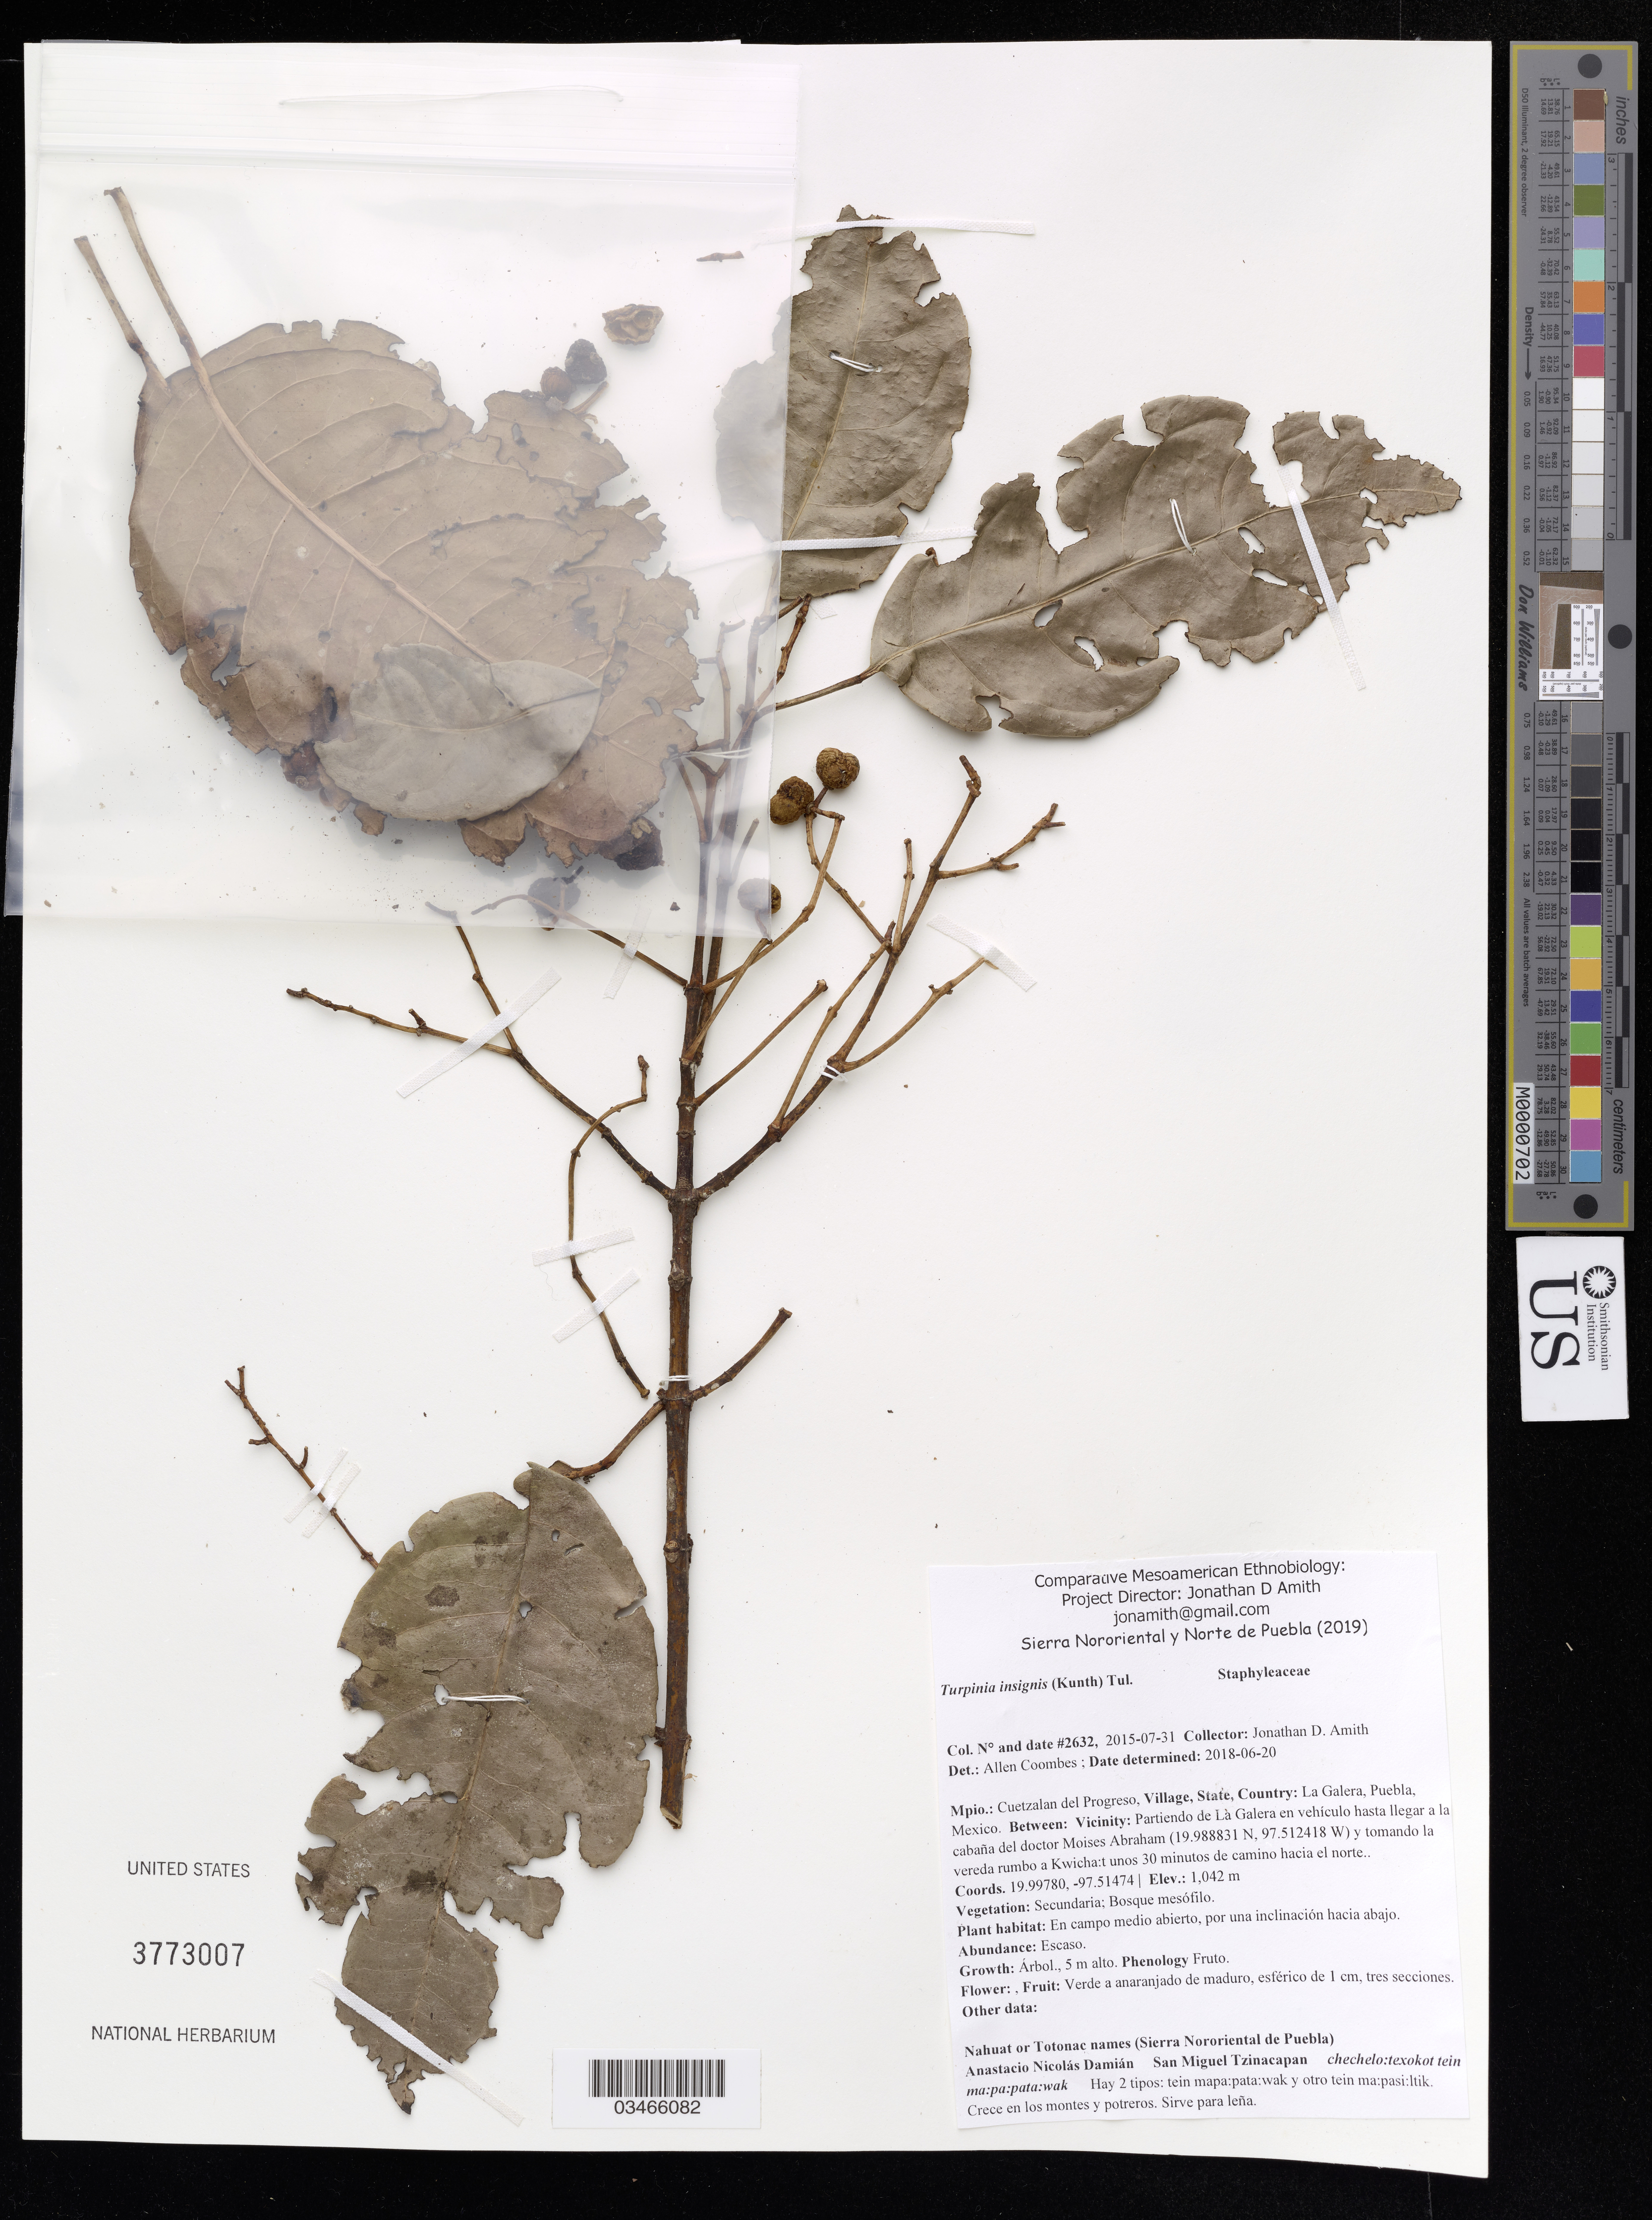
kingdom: Plantae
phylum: Tracheophyta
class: Magnoliopsida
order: Crossosomatales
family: Staphyleaceae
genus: Turpinia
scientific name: Turpinia insignis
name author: (Kunth) Tul.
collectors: J. D. Amith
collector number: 2632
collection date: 2015-07-31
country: Mexico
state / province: Puebla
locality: Mpio.: Cuetzalan del Progreso, Village: La Galera.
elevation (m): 1042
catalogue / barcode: US 3773007